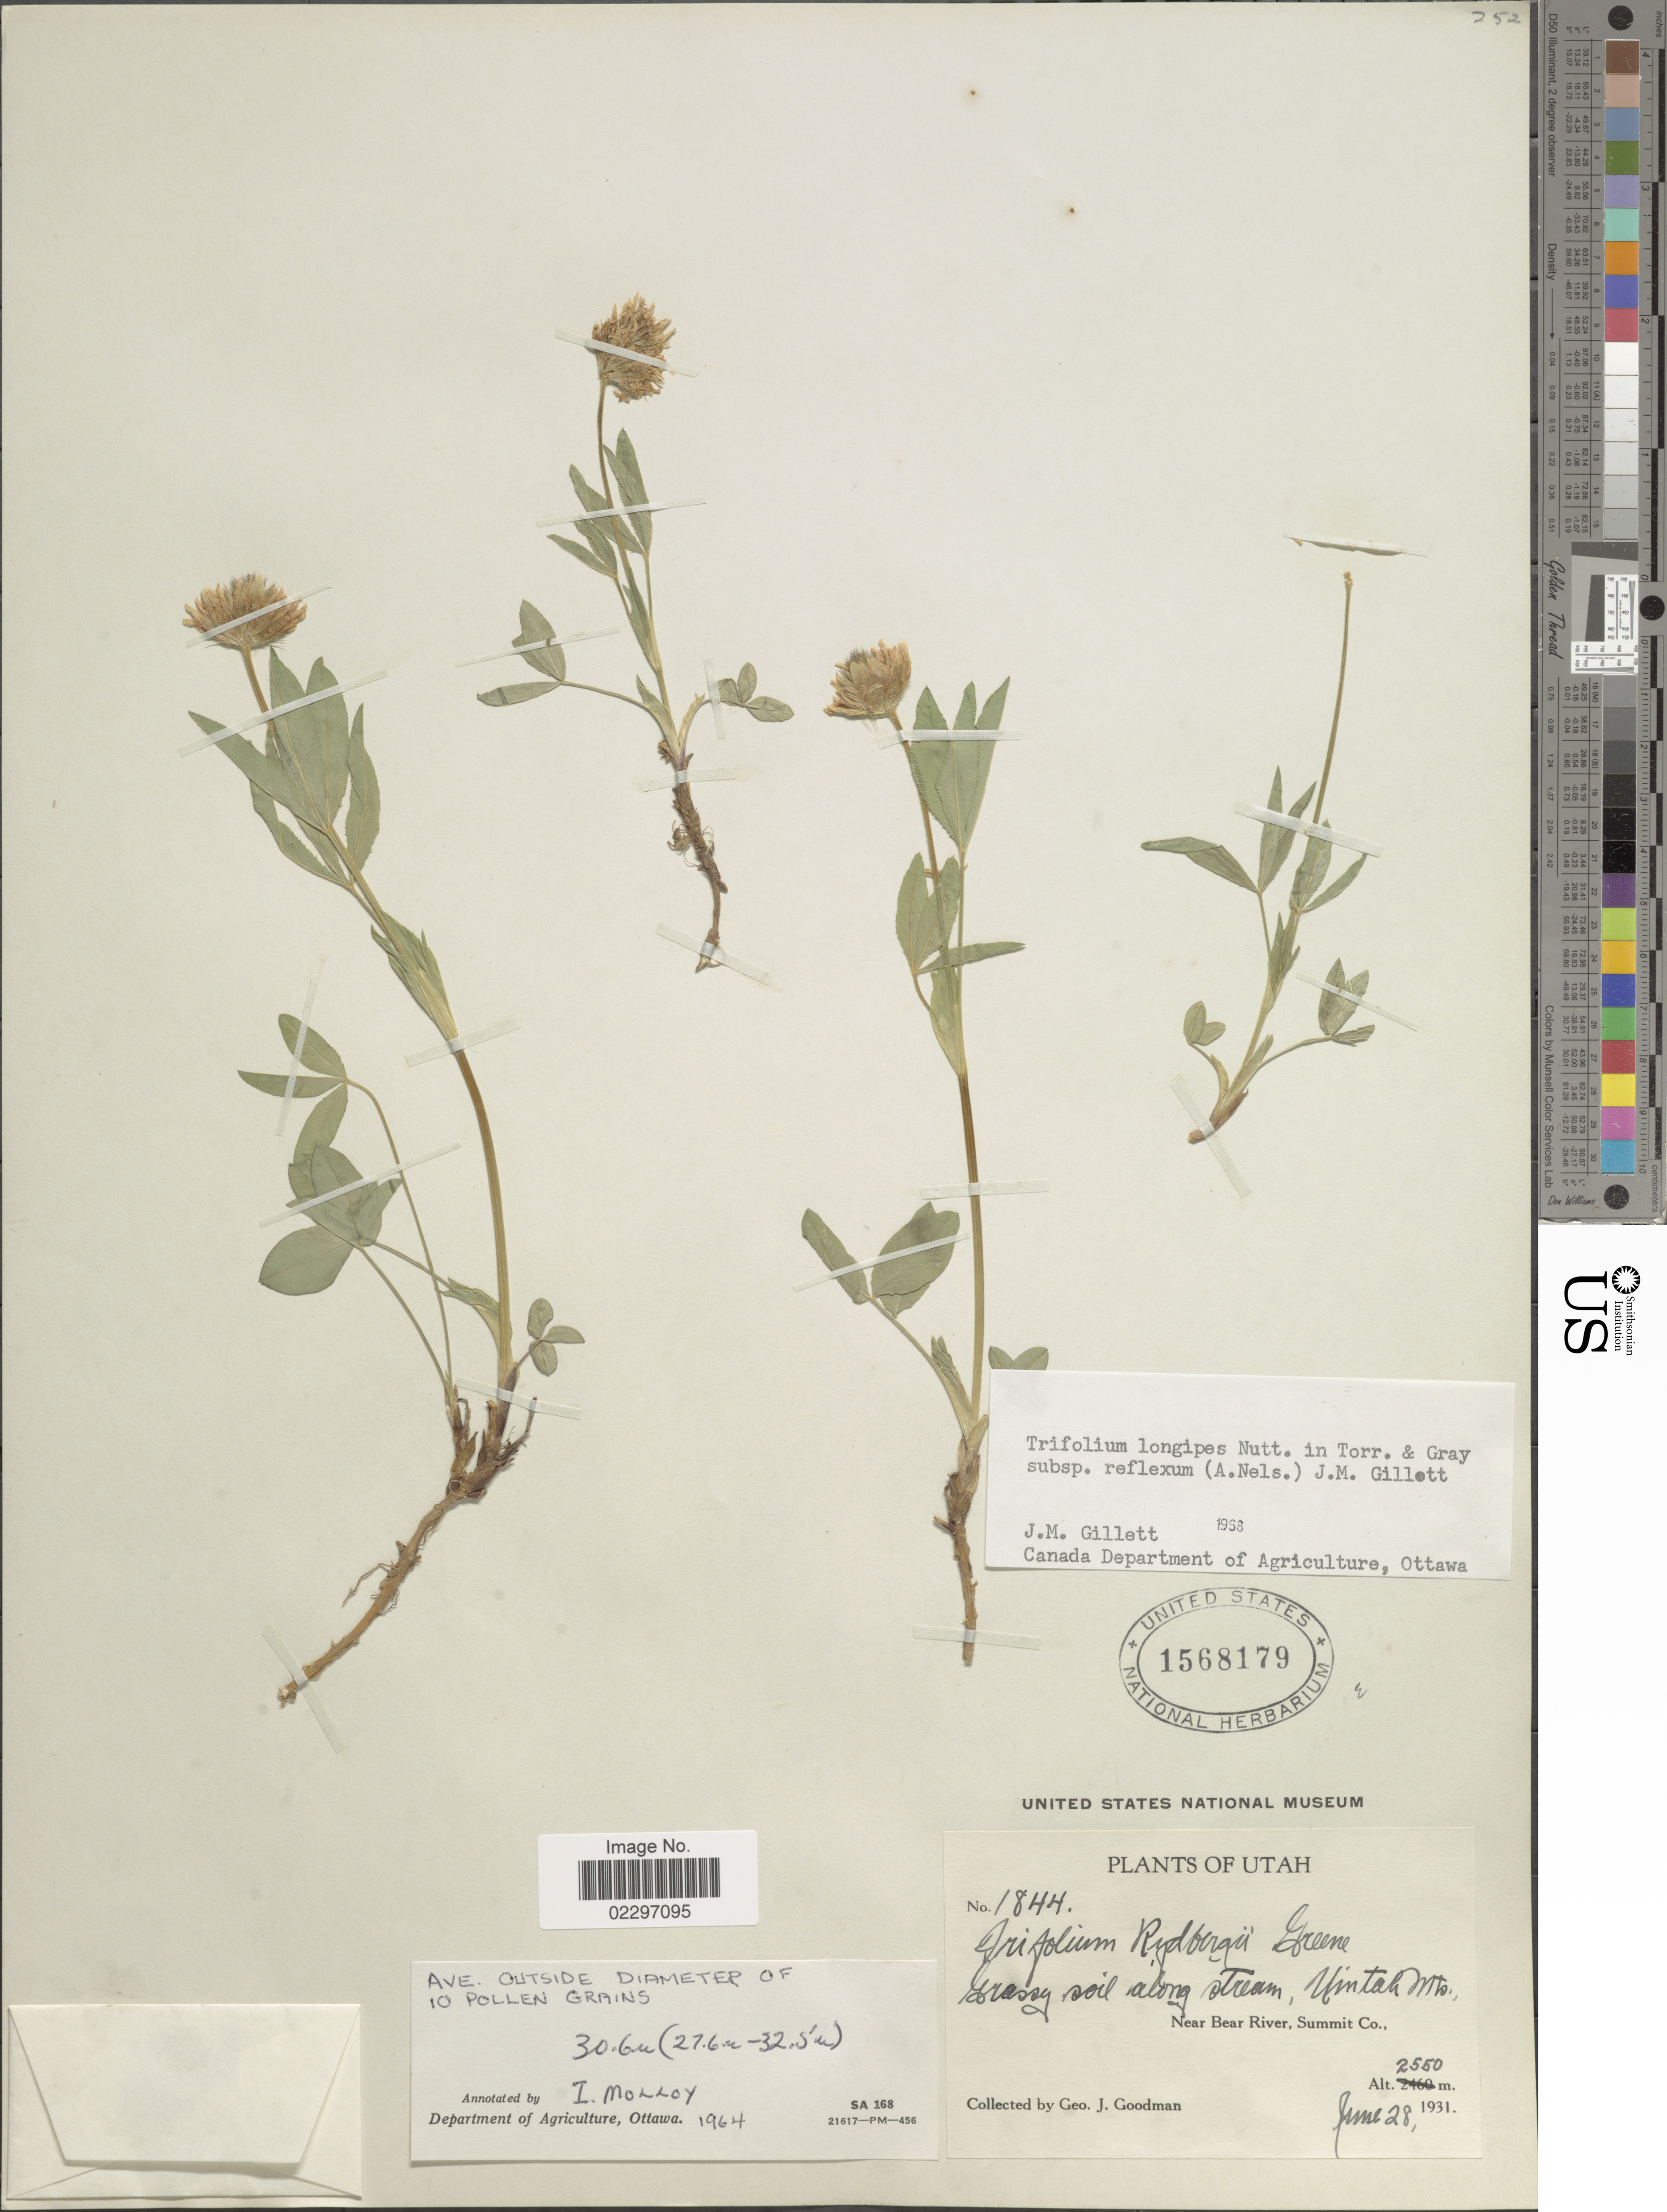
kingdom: Plantae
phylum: Tracheophyta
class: Magnoliopsida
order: Fabales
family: Fabaceae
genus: Trifolium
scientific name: Trifolium longipes subsp. reflexum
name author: (A. Nelson) J.M. Gillet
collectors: G. J. Goodman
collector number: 1844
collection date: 1931-06-28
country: United States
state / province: Utah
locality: Grassy soil along stream, Uintah Mts., near Beaver River, Summit Co.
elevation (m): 2550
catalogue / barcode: US 1568179